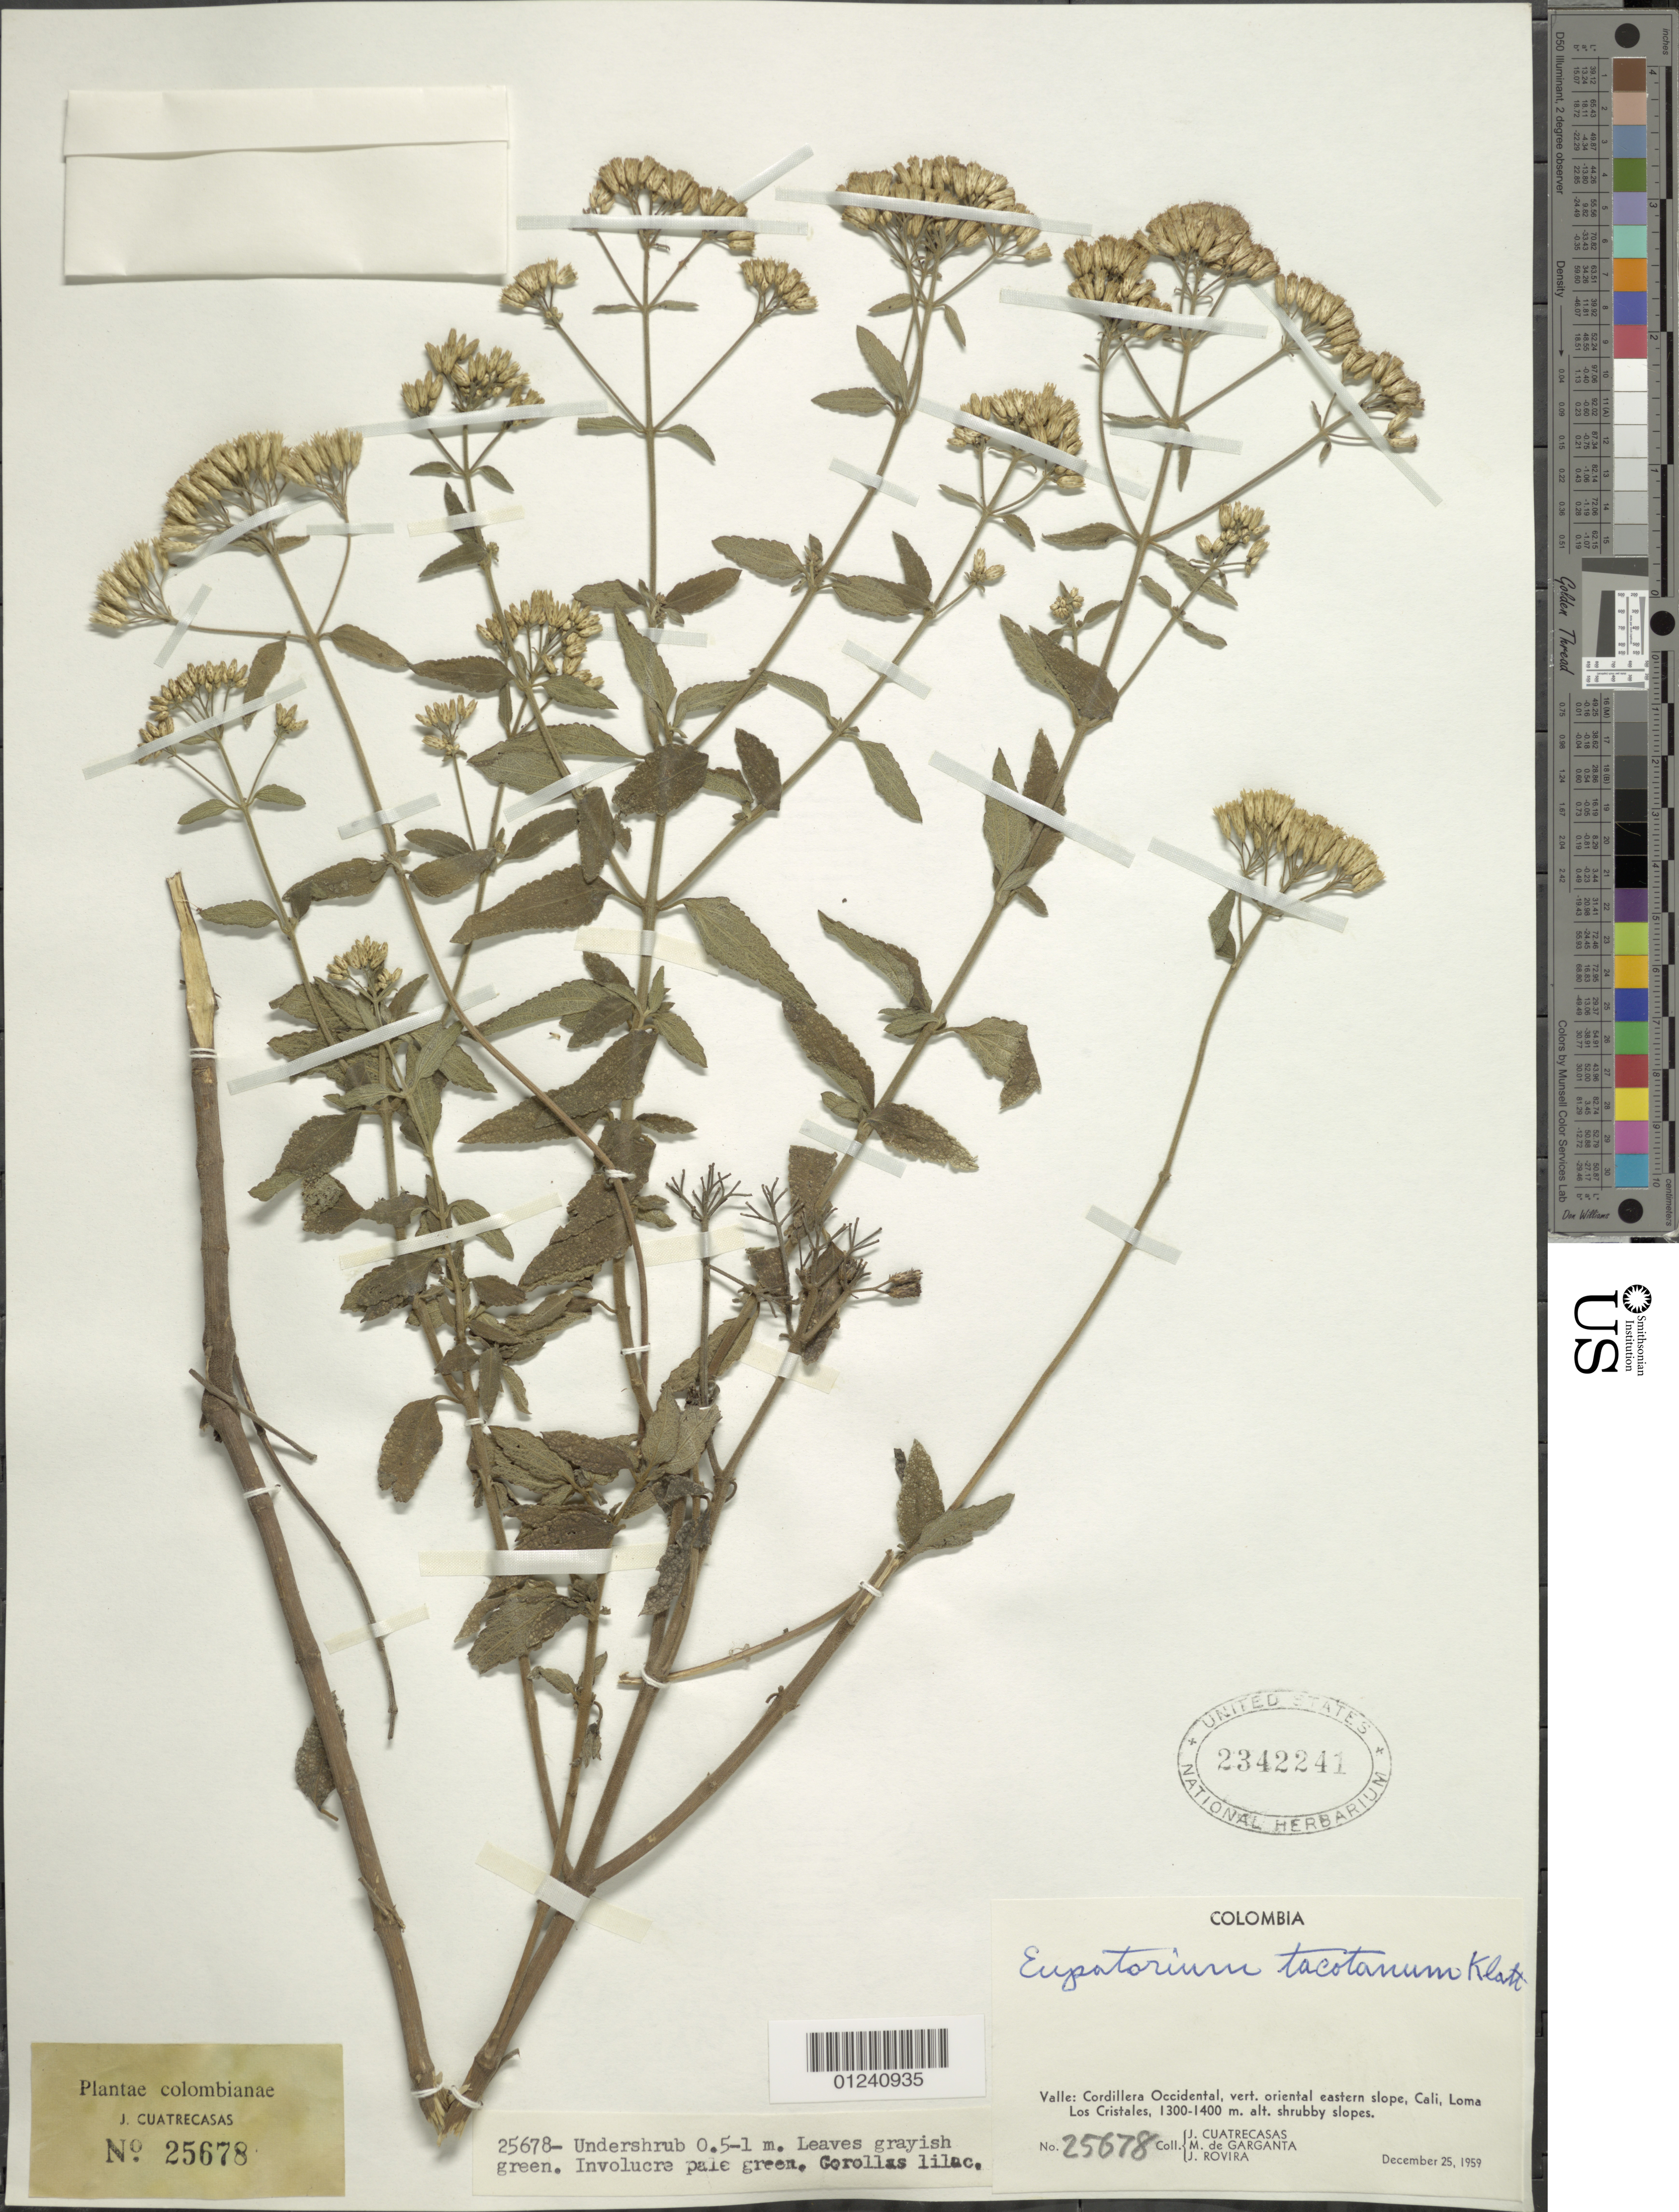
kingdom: Plantae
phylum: Tracheophyta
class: Magnoliopsida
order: Asterales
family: Asteraceae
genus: Chromolaena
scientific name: Chromolaena tacotana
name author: (Klatt) R.M. King & H. Rob.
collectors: J. Cuatrecasas, M. Garganta & -. Rovira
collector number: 25678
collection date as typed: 25 Dec 1959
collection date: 1959-12-25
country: Colombia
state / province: Valle del Cauca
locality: Cordillera Occidental, eastern slope, Cali, Loma los Cristales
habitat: shrubby slopes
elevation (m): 1300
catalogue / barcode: US 2342241